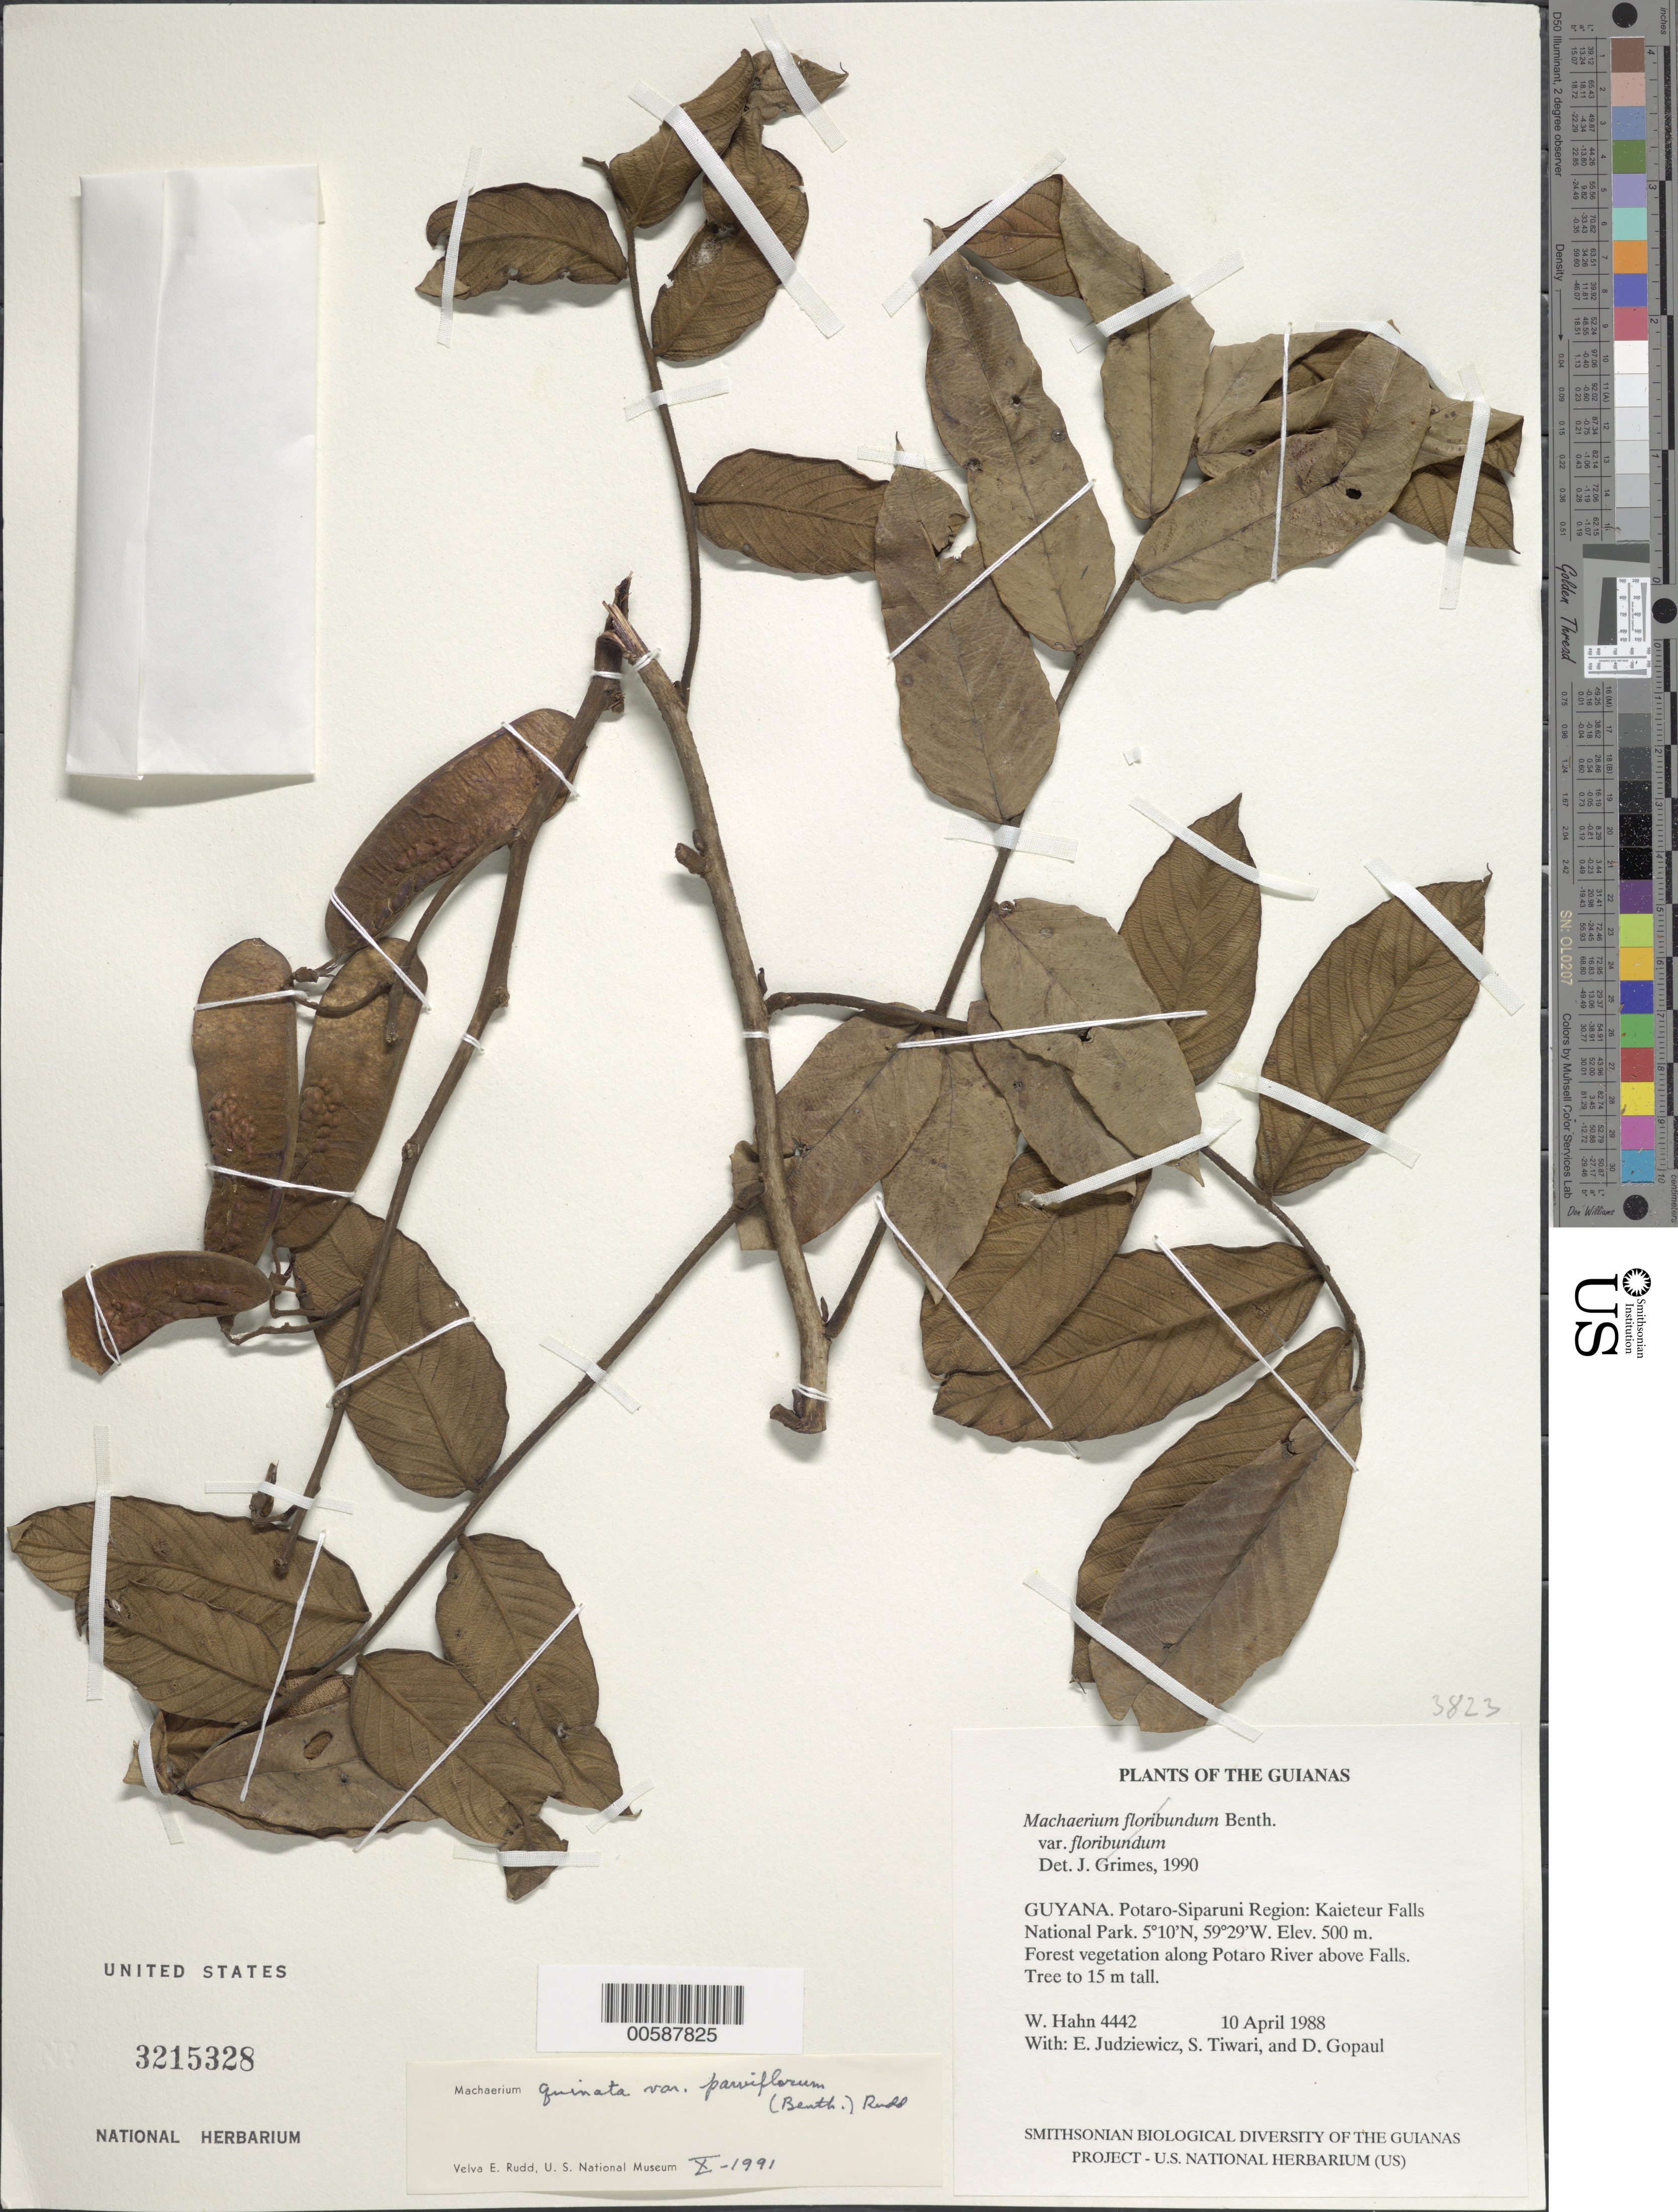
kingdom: Plantae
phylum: Tracheophyta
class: Magnoliopsida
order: Fabales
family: Fabaceae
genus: Machaerium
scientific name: Machaerium quinatum var. parviflorum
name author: (Benth.) Rudd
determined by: Grimes, J.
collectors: W. Hahn, E. J. Judziewicz, S. Tiwari & D. Gopaul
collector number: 4442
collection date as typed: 10 April 1988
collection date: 1988-04-10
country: Guyana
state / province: Potaro-Siparuni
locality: Kaieteur Falls National Park. Along Potaro River above falls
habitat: Forest vegetation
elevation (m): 500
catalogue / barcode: US 3215328